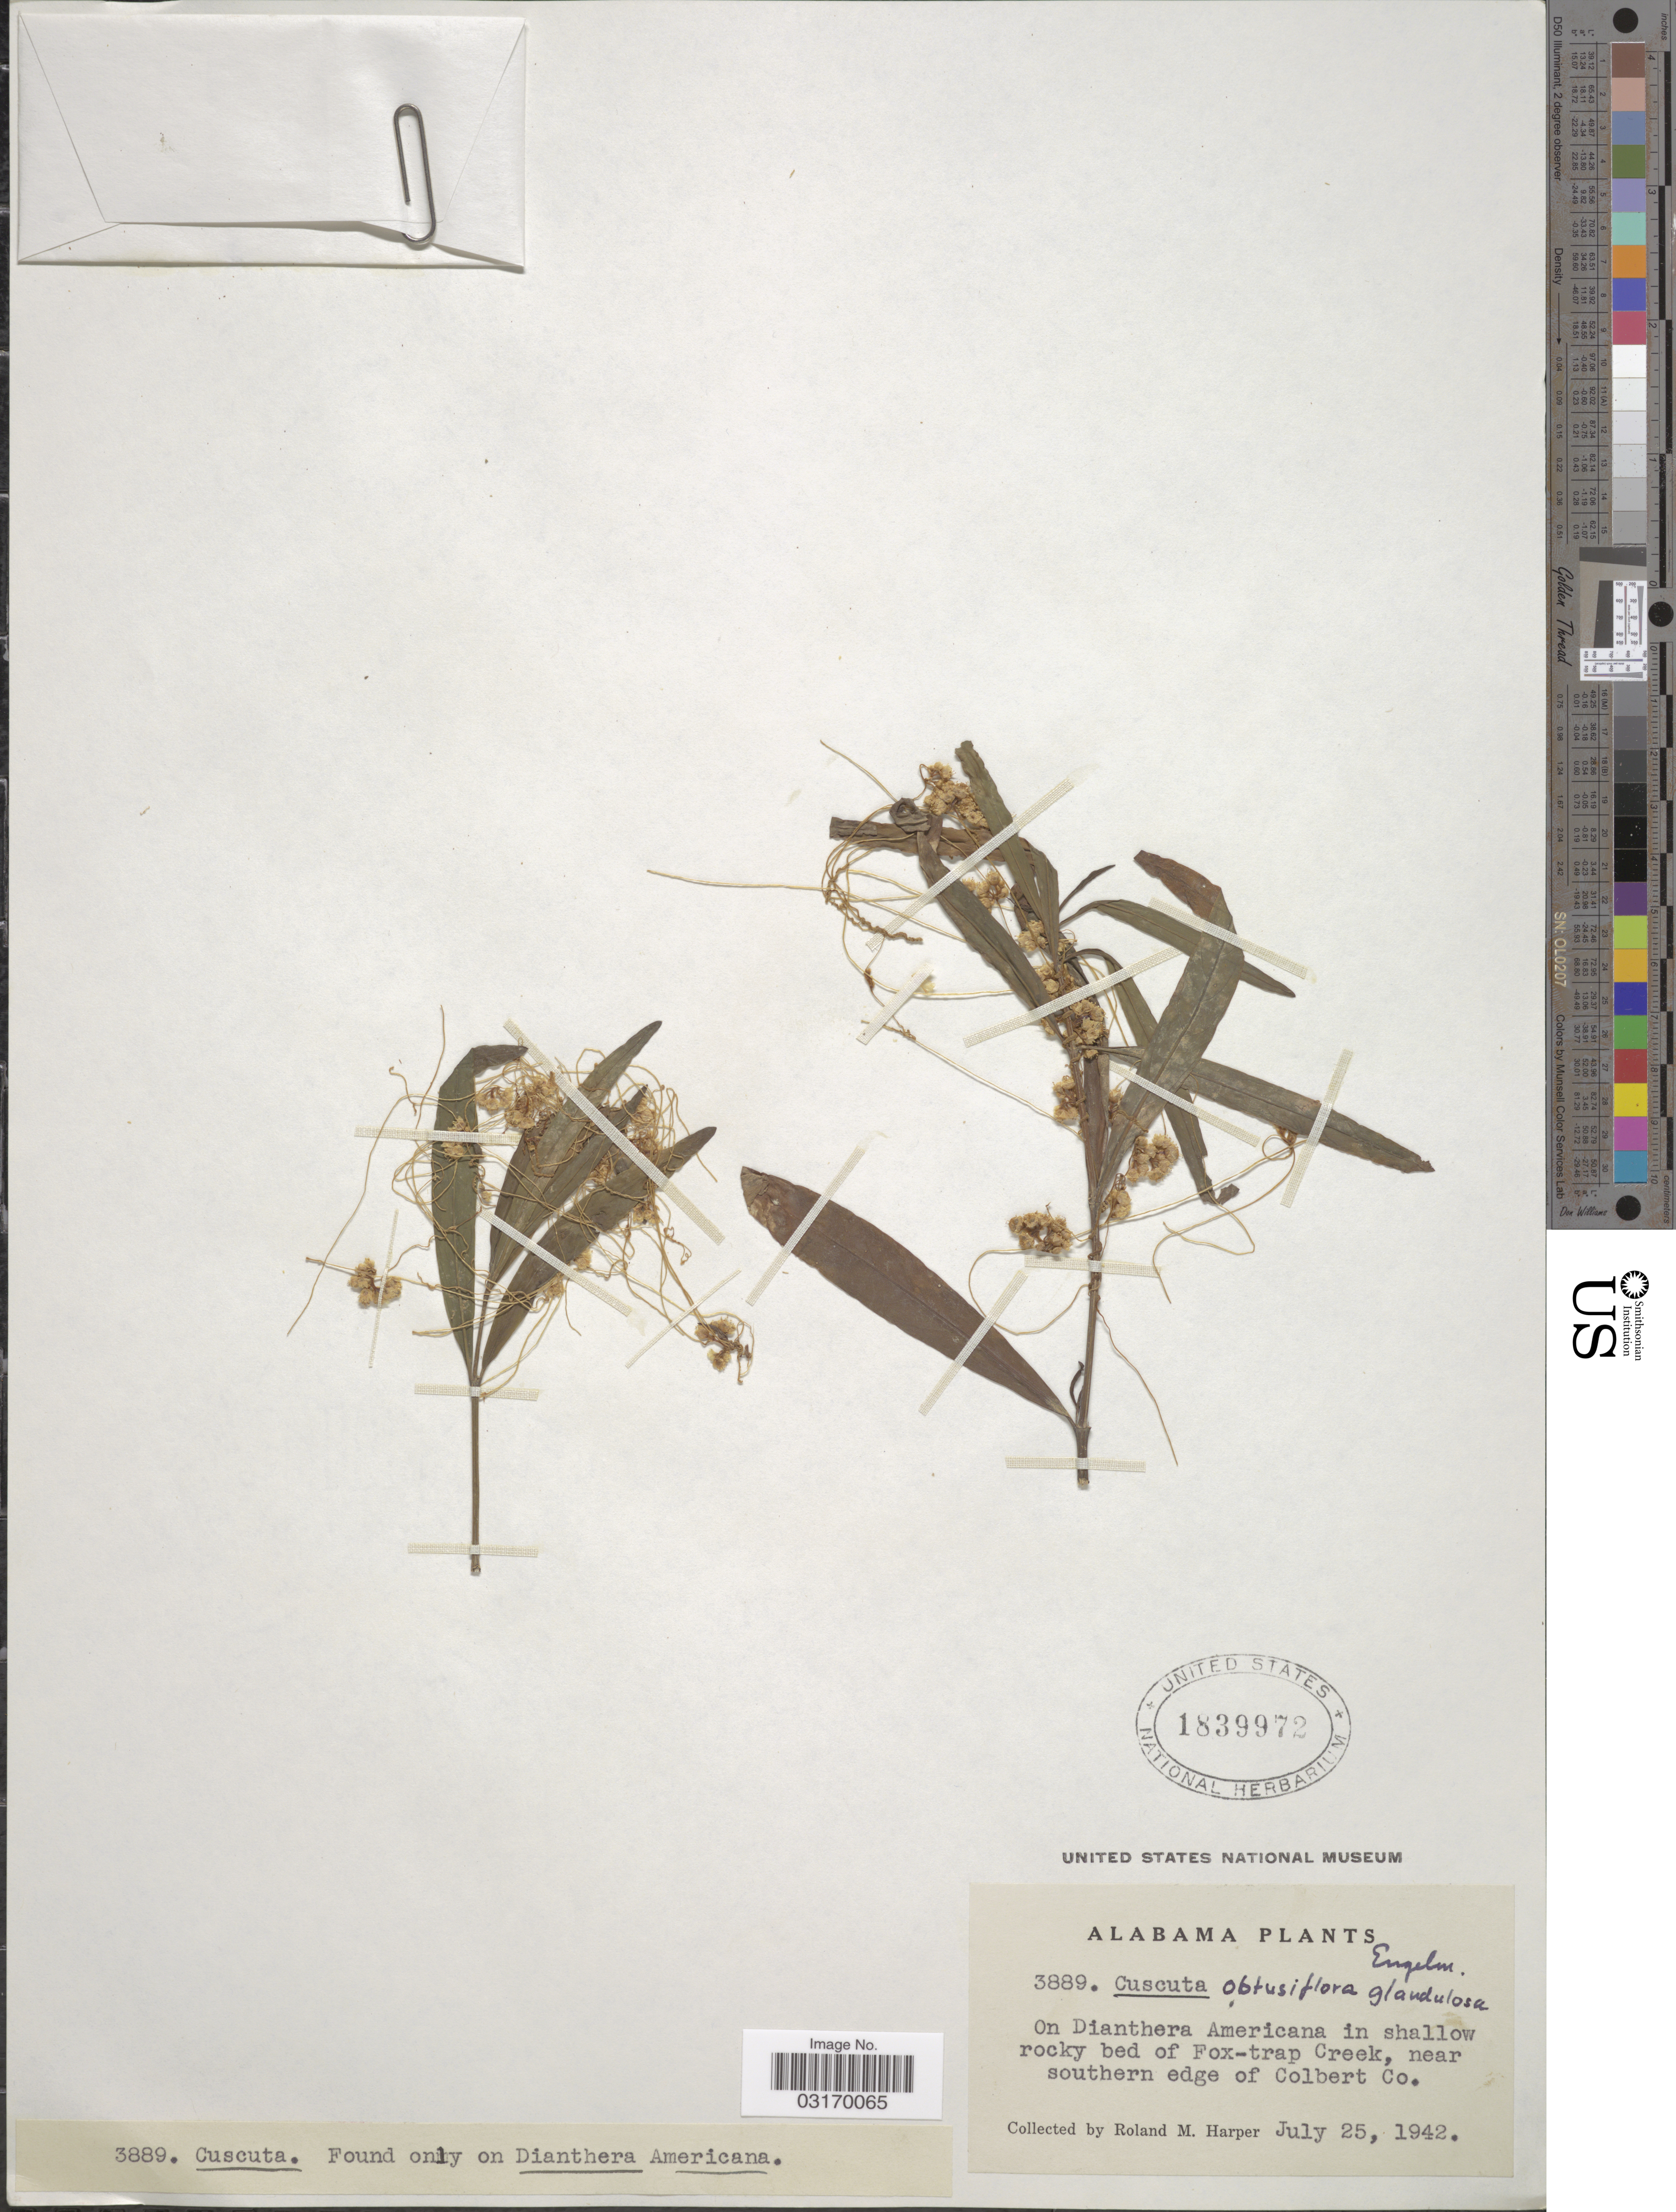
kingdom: Plantae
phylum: Tracheophyta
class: Magnoliopsida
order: Solanales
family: Convolvulaceae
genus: Cuscuta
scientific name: Cuscuta obtusiflora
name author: Kunth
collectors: R. M. Harper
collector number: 3889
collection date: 1942-07-25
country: United States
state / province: Alabama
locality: In shallow rocky bed of Fox-trap Creek, near southern edge of Colbert Co.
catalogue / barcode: US 1839972